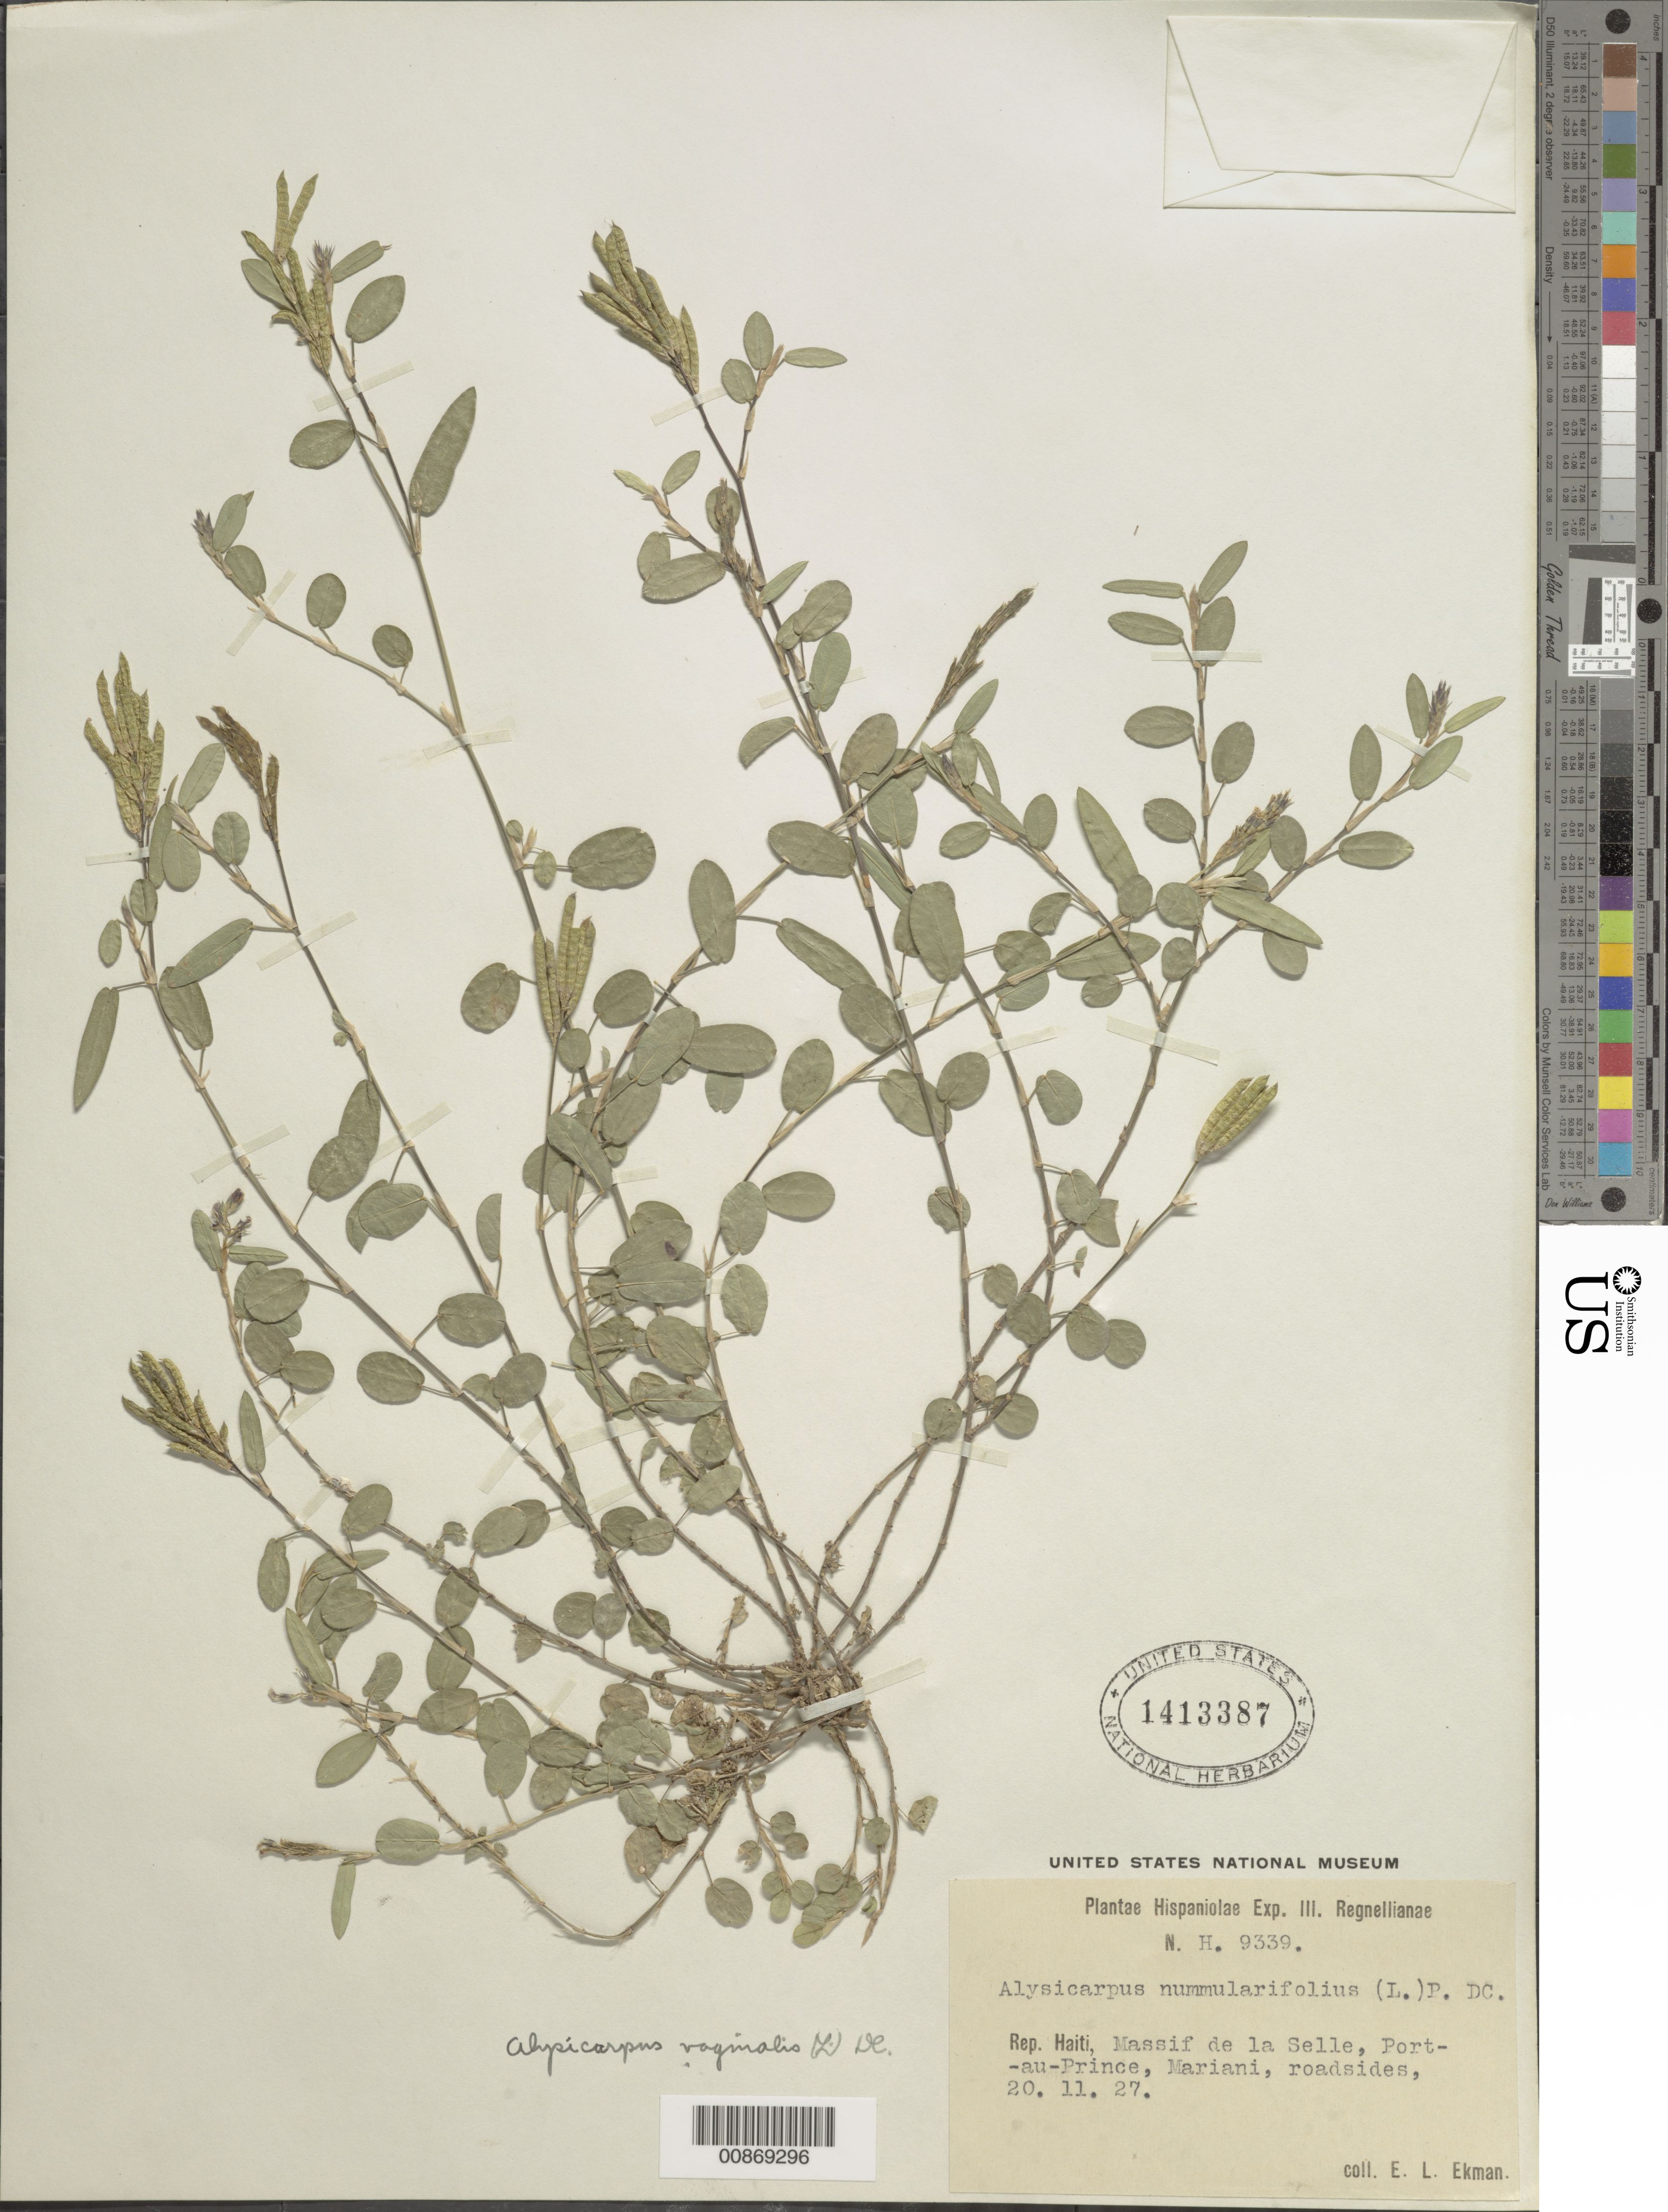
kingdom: Plantae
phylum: Tracheophyta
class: Magnoliopsida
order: Fabales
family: Fabaceae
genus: Alysicarpus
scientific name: Alysicarpus vaginalis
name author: (L.) DC.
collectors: E. L. Ekman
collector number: H 9339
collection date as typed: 20 Nov 1927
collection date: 1927-11-20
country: Haiti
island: Hispaniola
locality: Massif de la Selle, Port-au-Prince, Mariani.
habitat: Roadsides.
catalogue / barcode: US 1413387